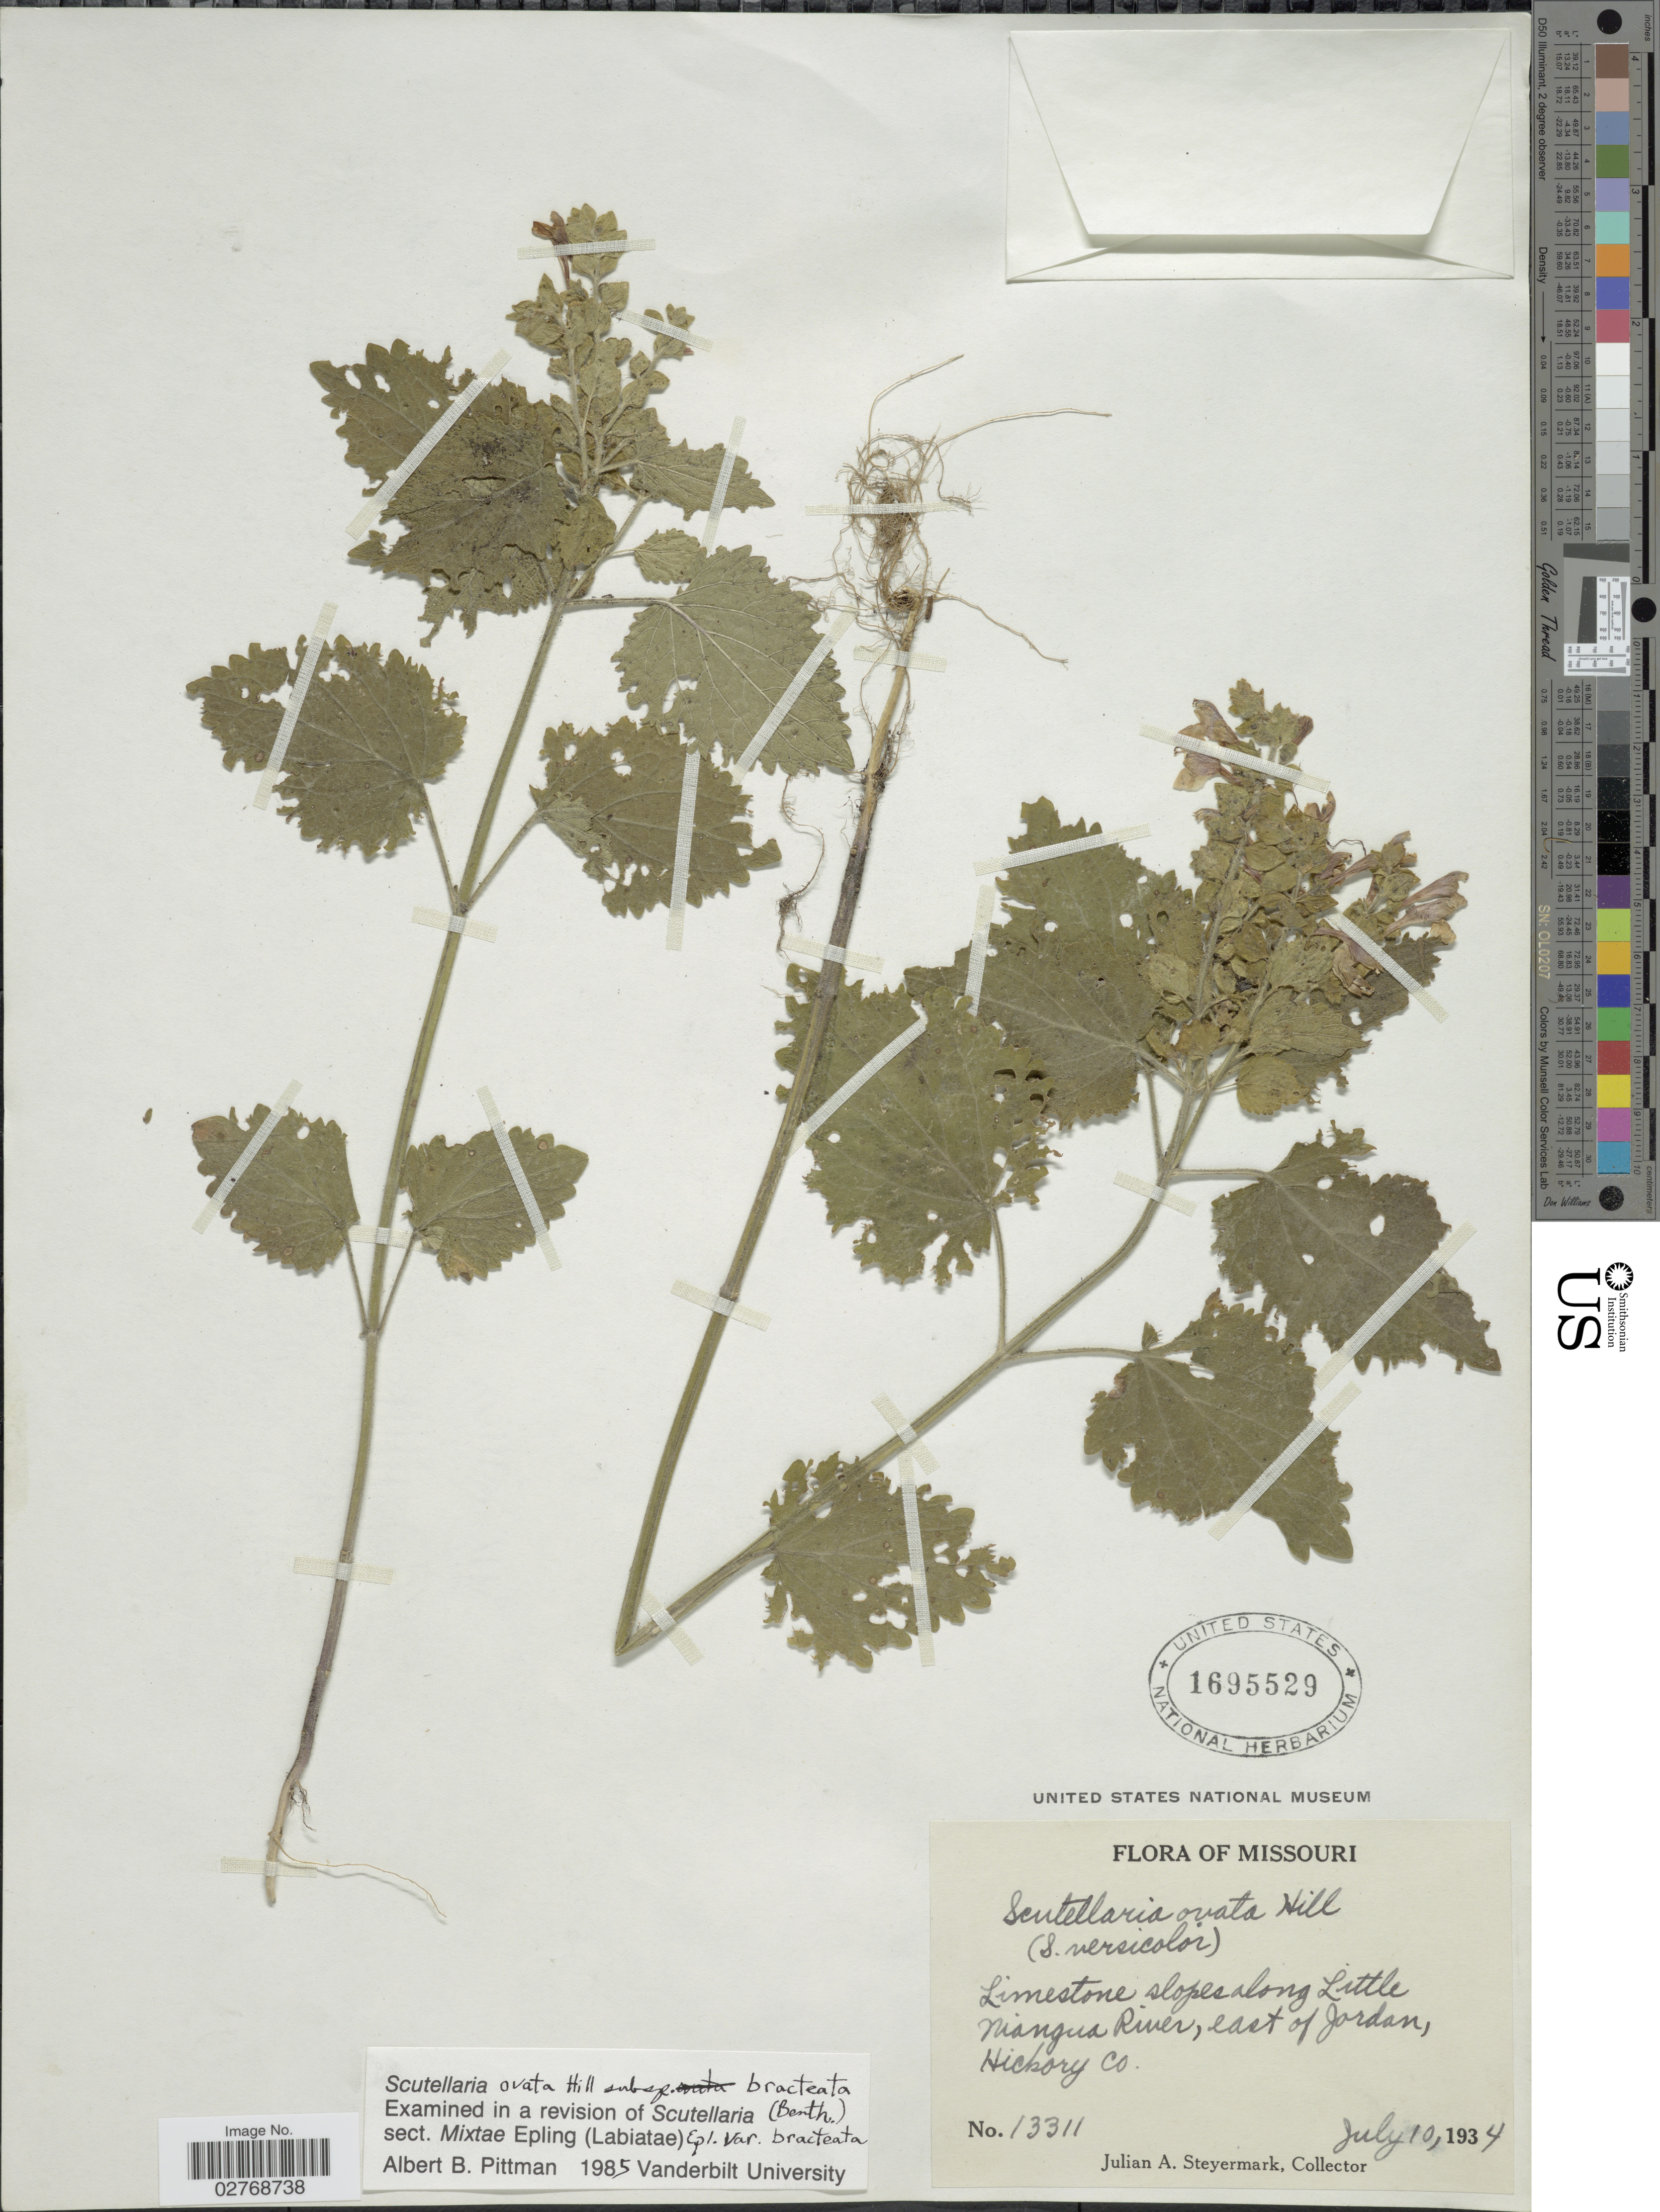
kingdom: Plantae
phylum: Tracheophyta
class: Magnoliopsida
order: Lamiales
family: Lamiaceae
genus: Scutellaria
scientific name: Scutellaria ovata subsp. bracteata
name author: (Benth.) Epling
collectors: J. Steyermark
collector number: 13311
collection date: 1934-07-10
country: United States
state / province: Missouri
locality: Limestone slopes along Little Niangua river, east of Jordan, Hickory Co.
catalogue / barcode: US 1695529